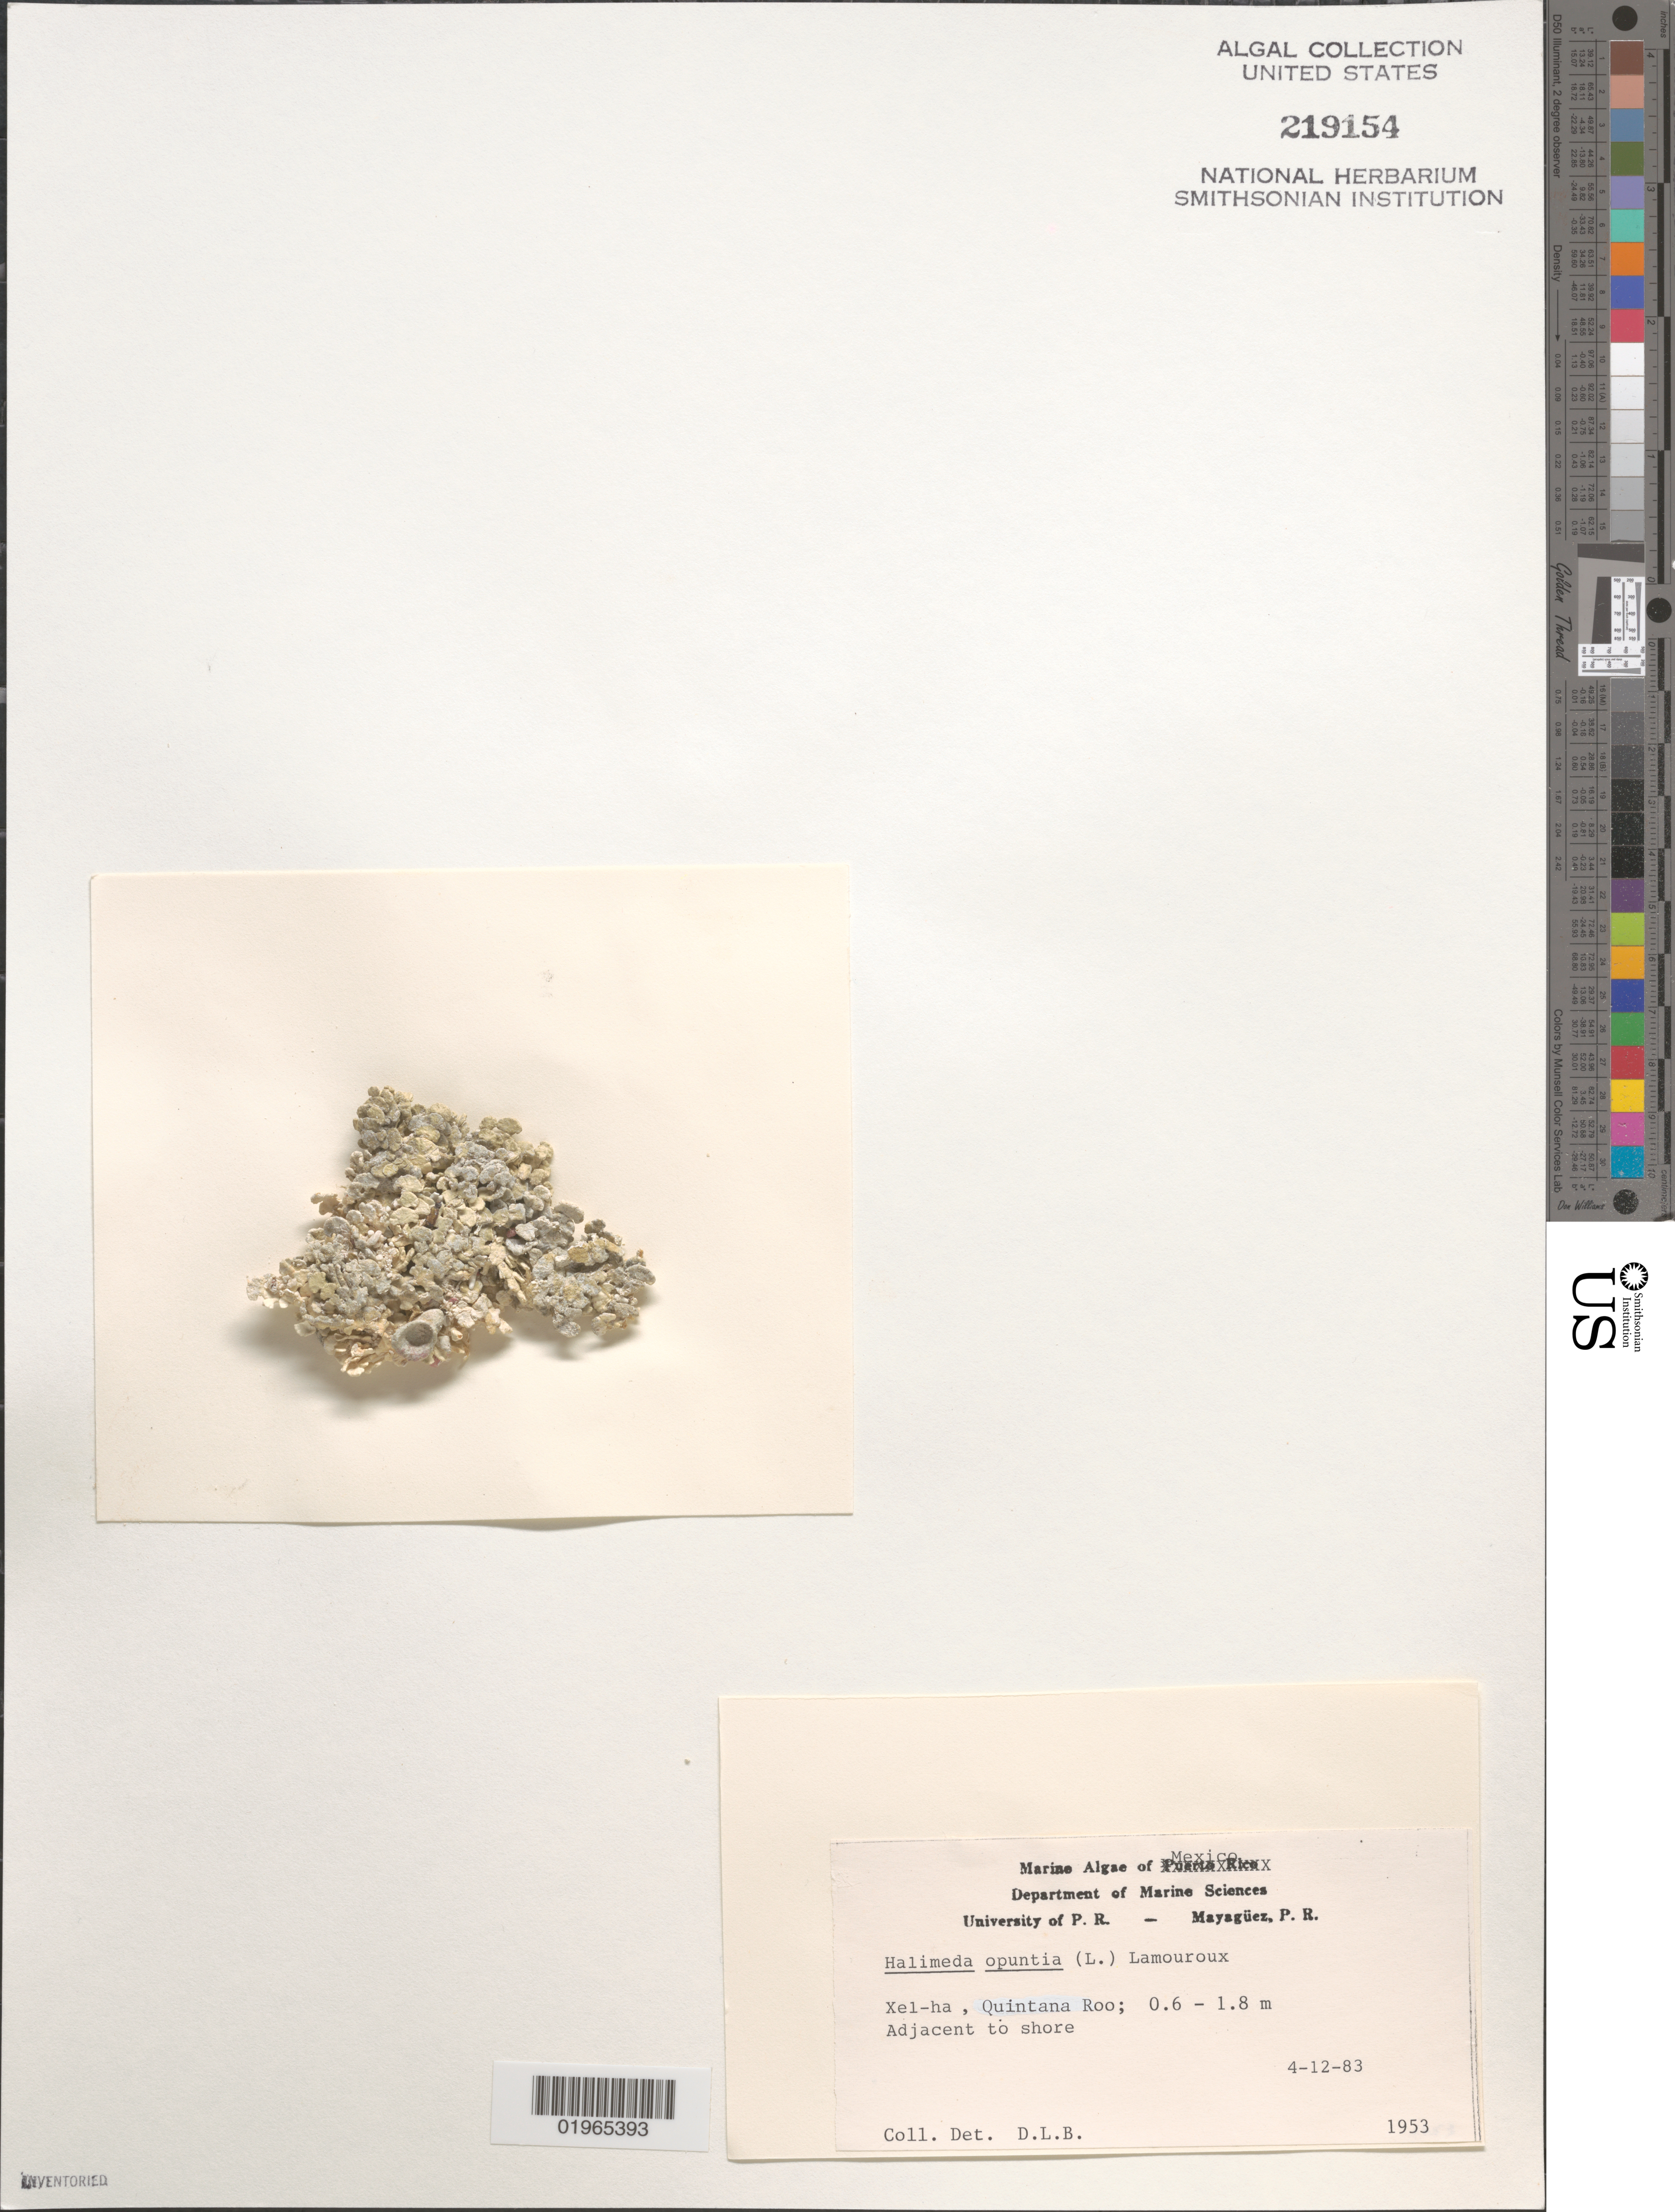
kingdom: Plantae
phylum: Chlorophyta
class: Ulvophyceae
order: Bryopsidales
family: Halimedaceae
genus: Halimeda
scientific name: Halimeda opuntia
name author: (L.) J.V.Lamouroux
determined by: Ballantine, D. L.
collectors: D.L. Ballantine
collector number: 1953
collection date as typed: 12 Apr 1983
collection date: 1983-04-12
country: Mexico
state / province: Quintana Roo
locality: Xel-ha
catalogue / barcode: US 219154